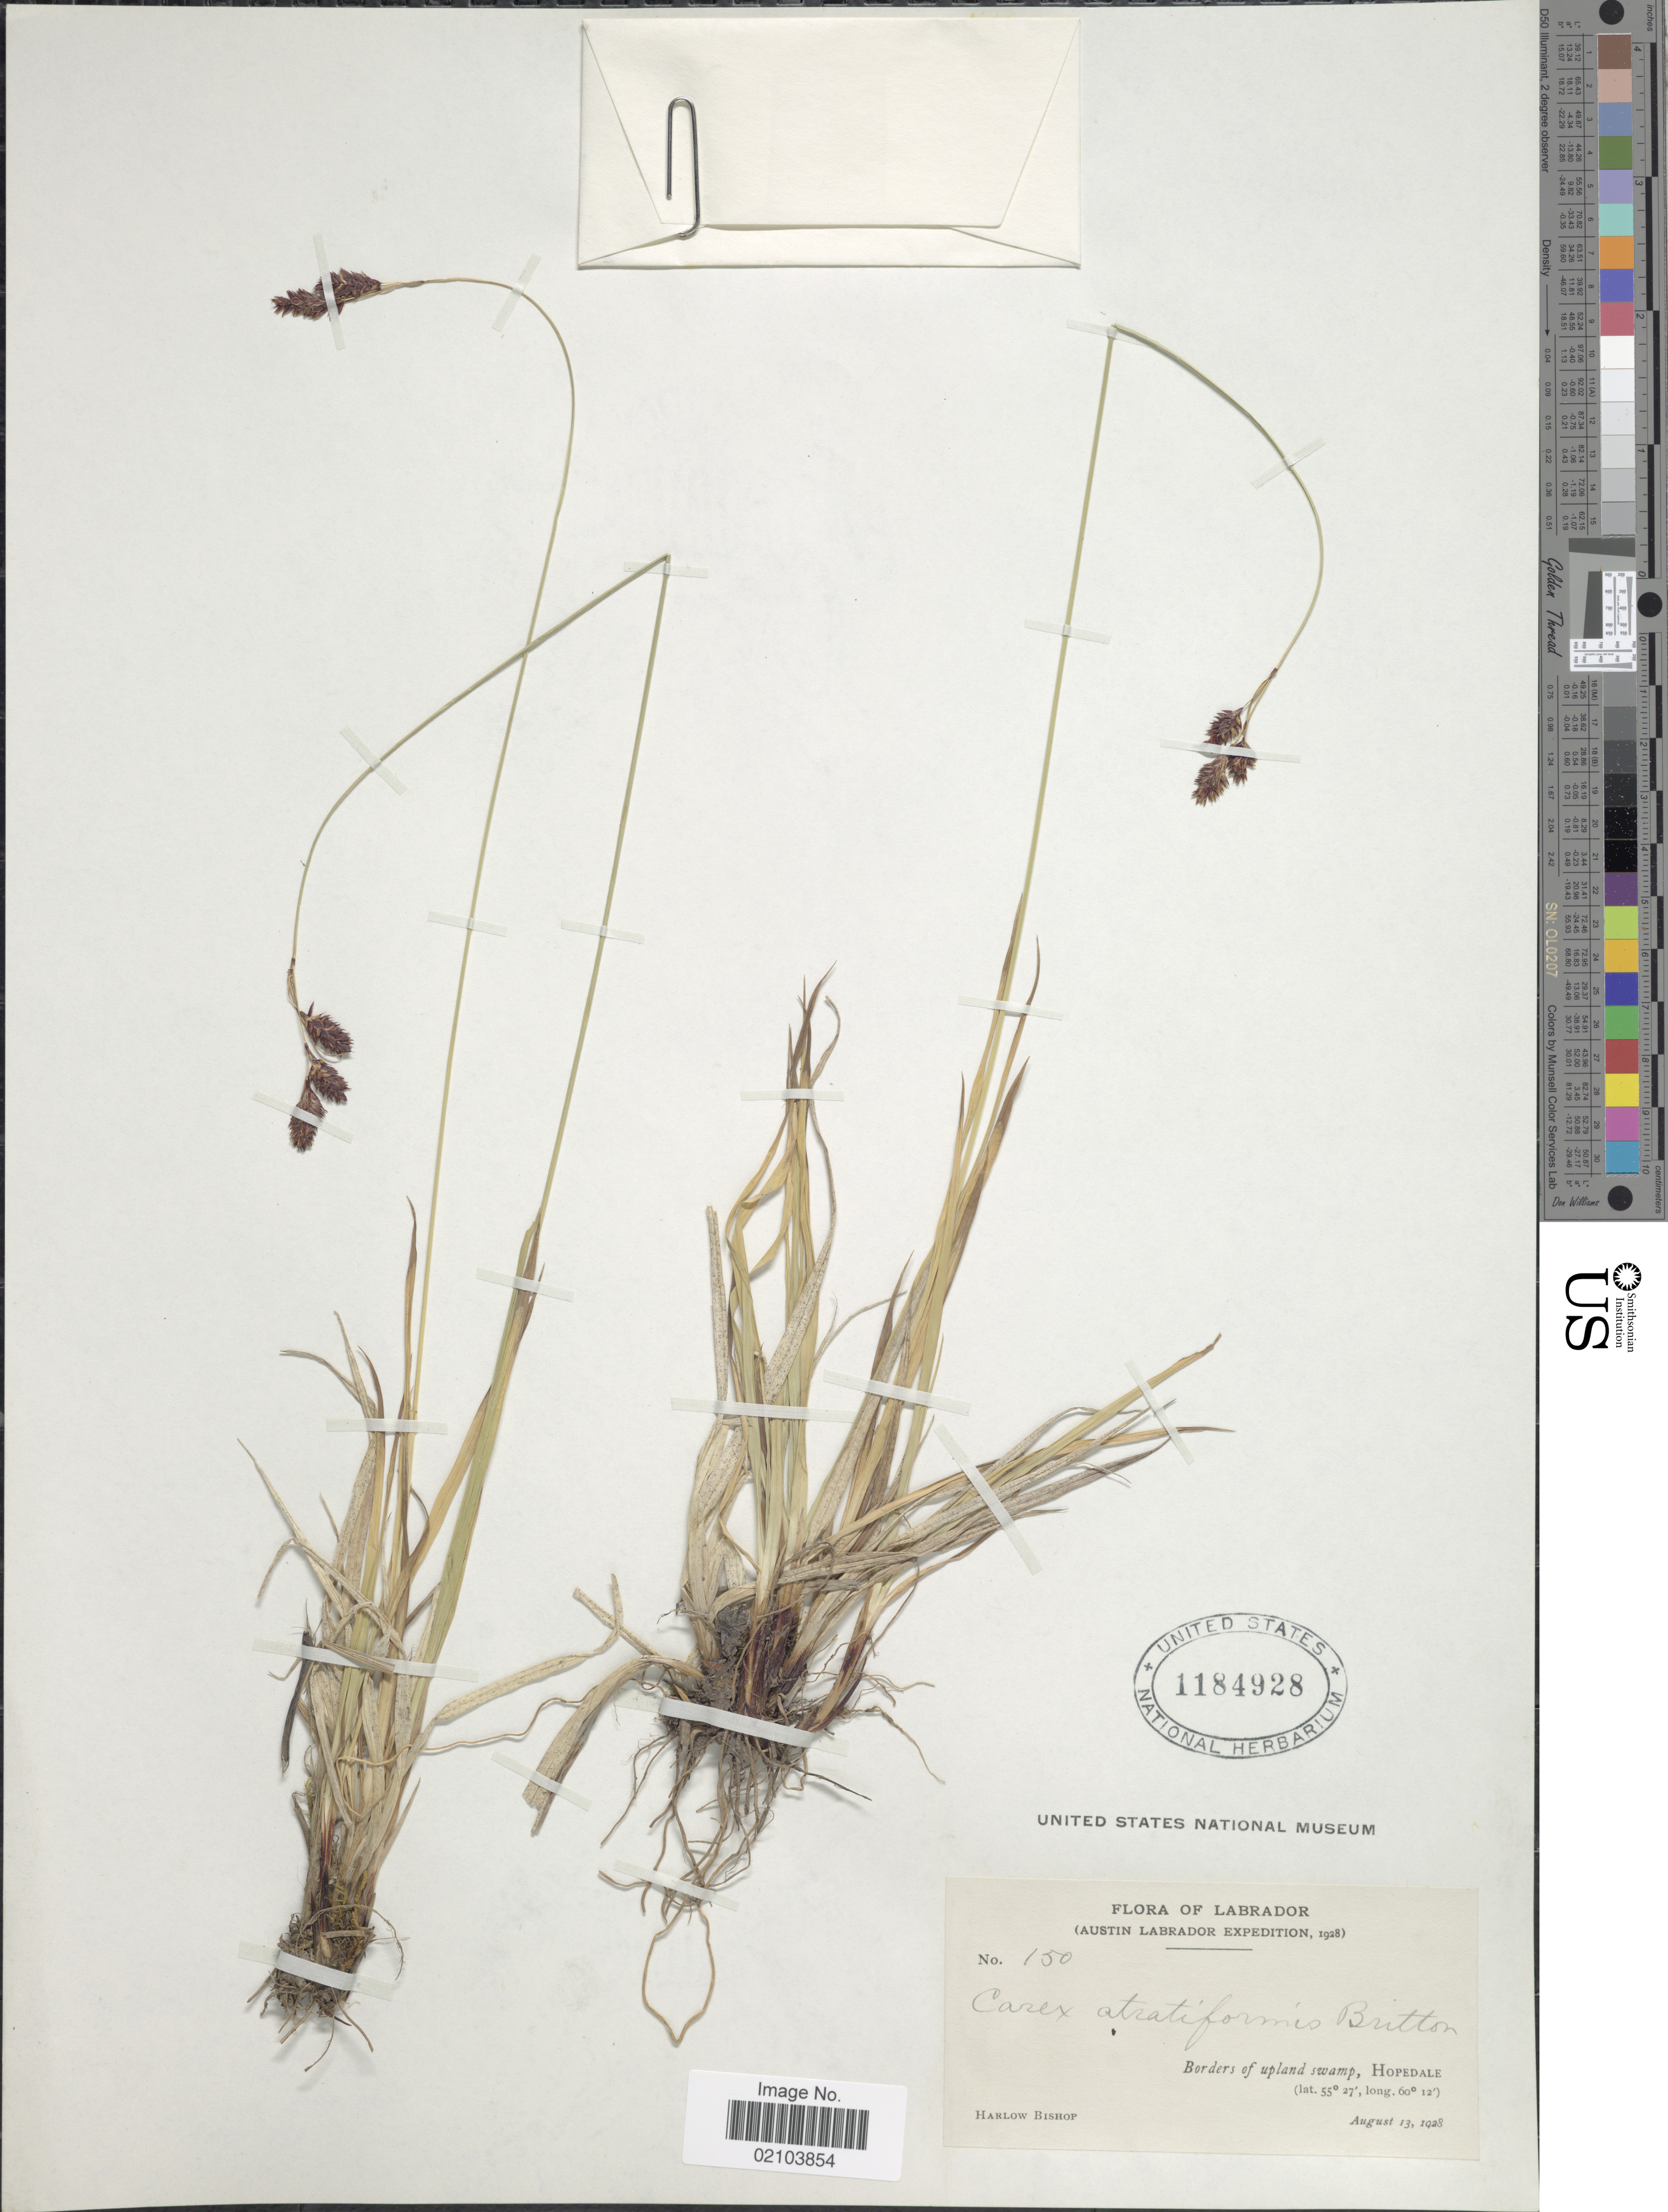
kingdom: Plantae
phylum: Tracheophyta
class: Liliopsida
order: Poales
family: Cyperaceae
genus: Carex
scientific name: Carex atratiformis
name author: Britton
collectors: H. Bishop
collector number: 150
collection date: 1928-08-13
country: Canada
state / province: Newfoundland and Labrador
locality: Labrador. Hopedale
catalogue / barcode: US 1184928